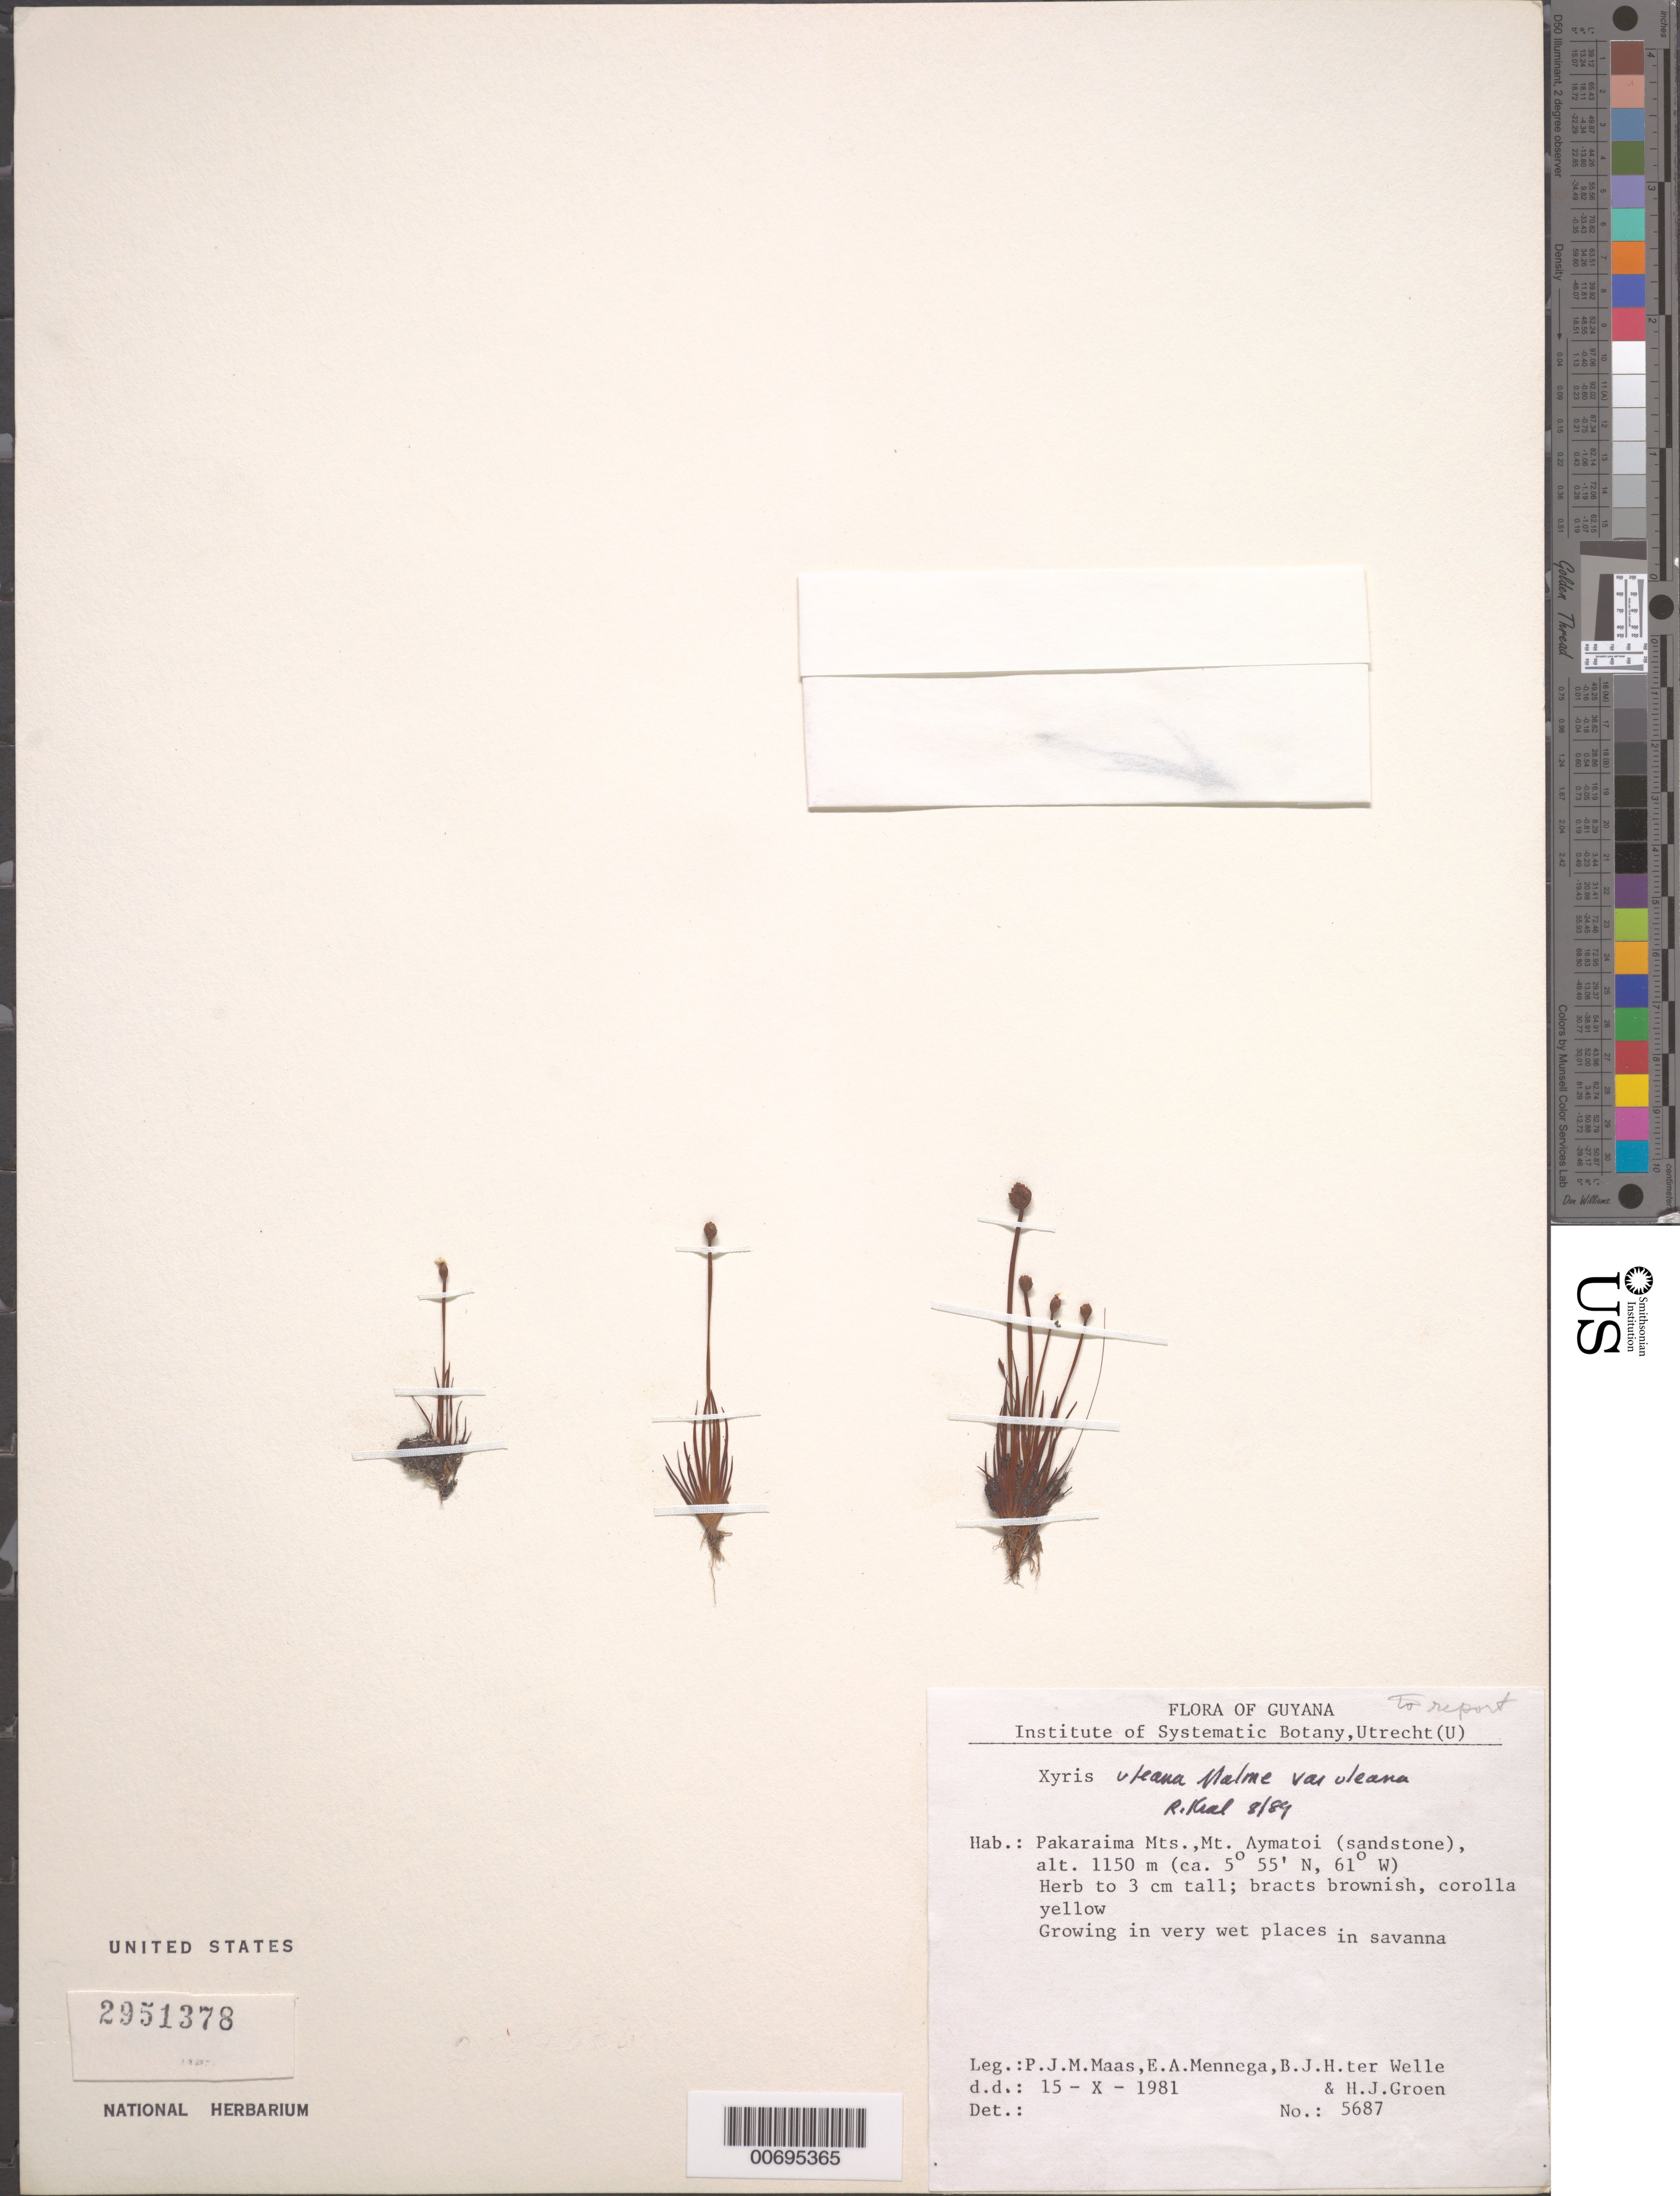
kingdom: Plantae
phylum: Tracheophyta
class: Liliopsida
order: Poales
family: Xyridaceae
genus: Xyris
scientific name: Xyris uleana var. uleana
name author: Malme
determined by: Kral, Robert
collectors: P. Maas, E. A. Mennega, B. Welle & H. Groen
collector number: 5687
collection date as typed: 15-Oct-81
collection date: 1981-10-15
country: Guyana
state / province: Cuyuni-Mazaruni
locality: Mt. Aymatoi, Pakaraima Mts.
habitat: Savanna; sandstone mts.; very wet places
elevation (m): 1150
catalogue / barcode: US 2951378